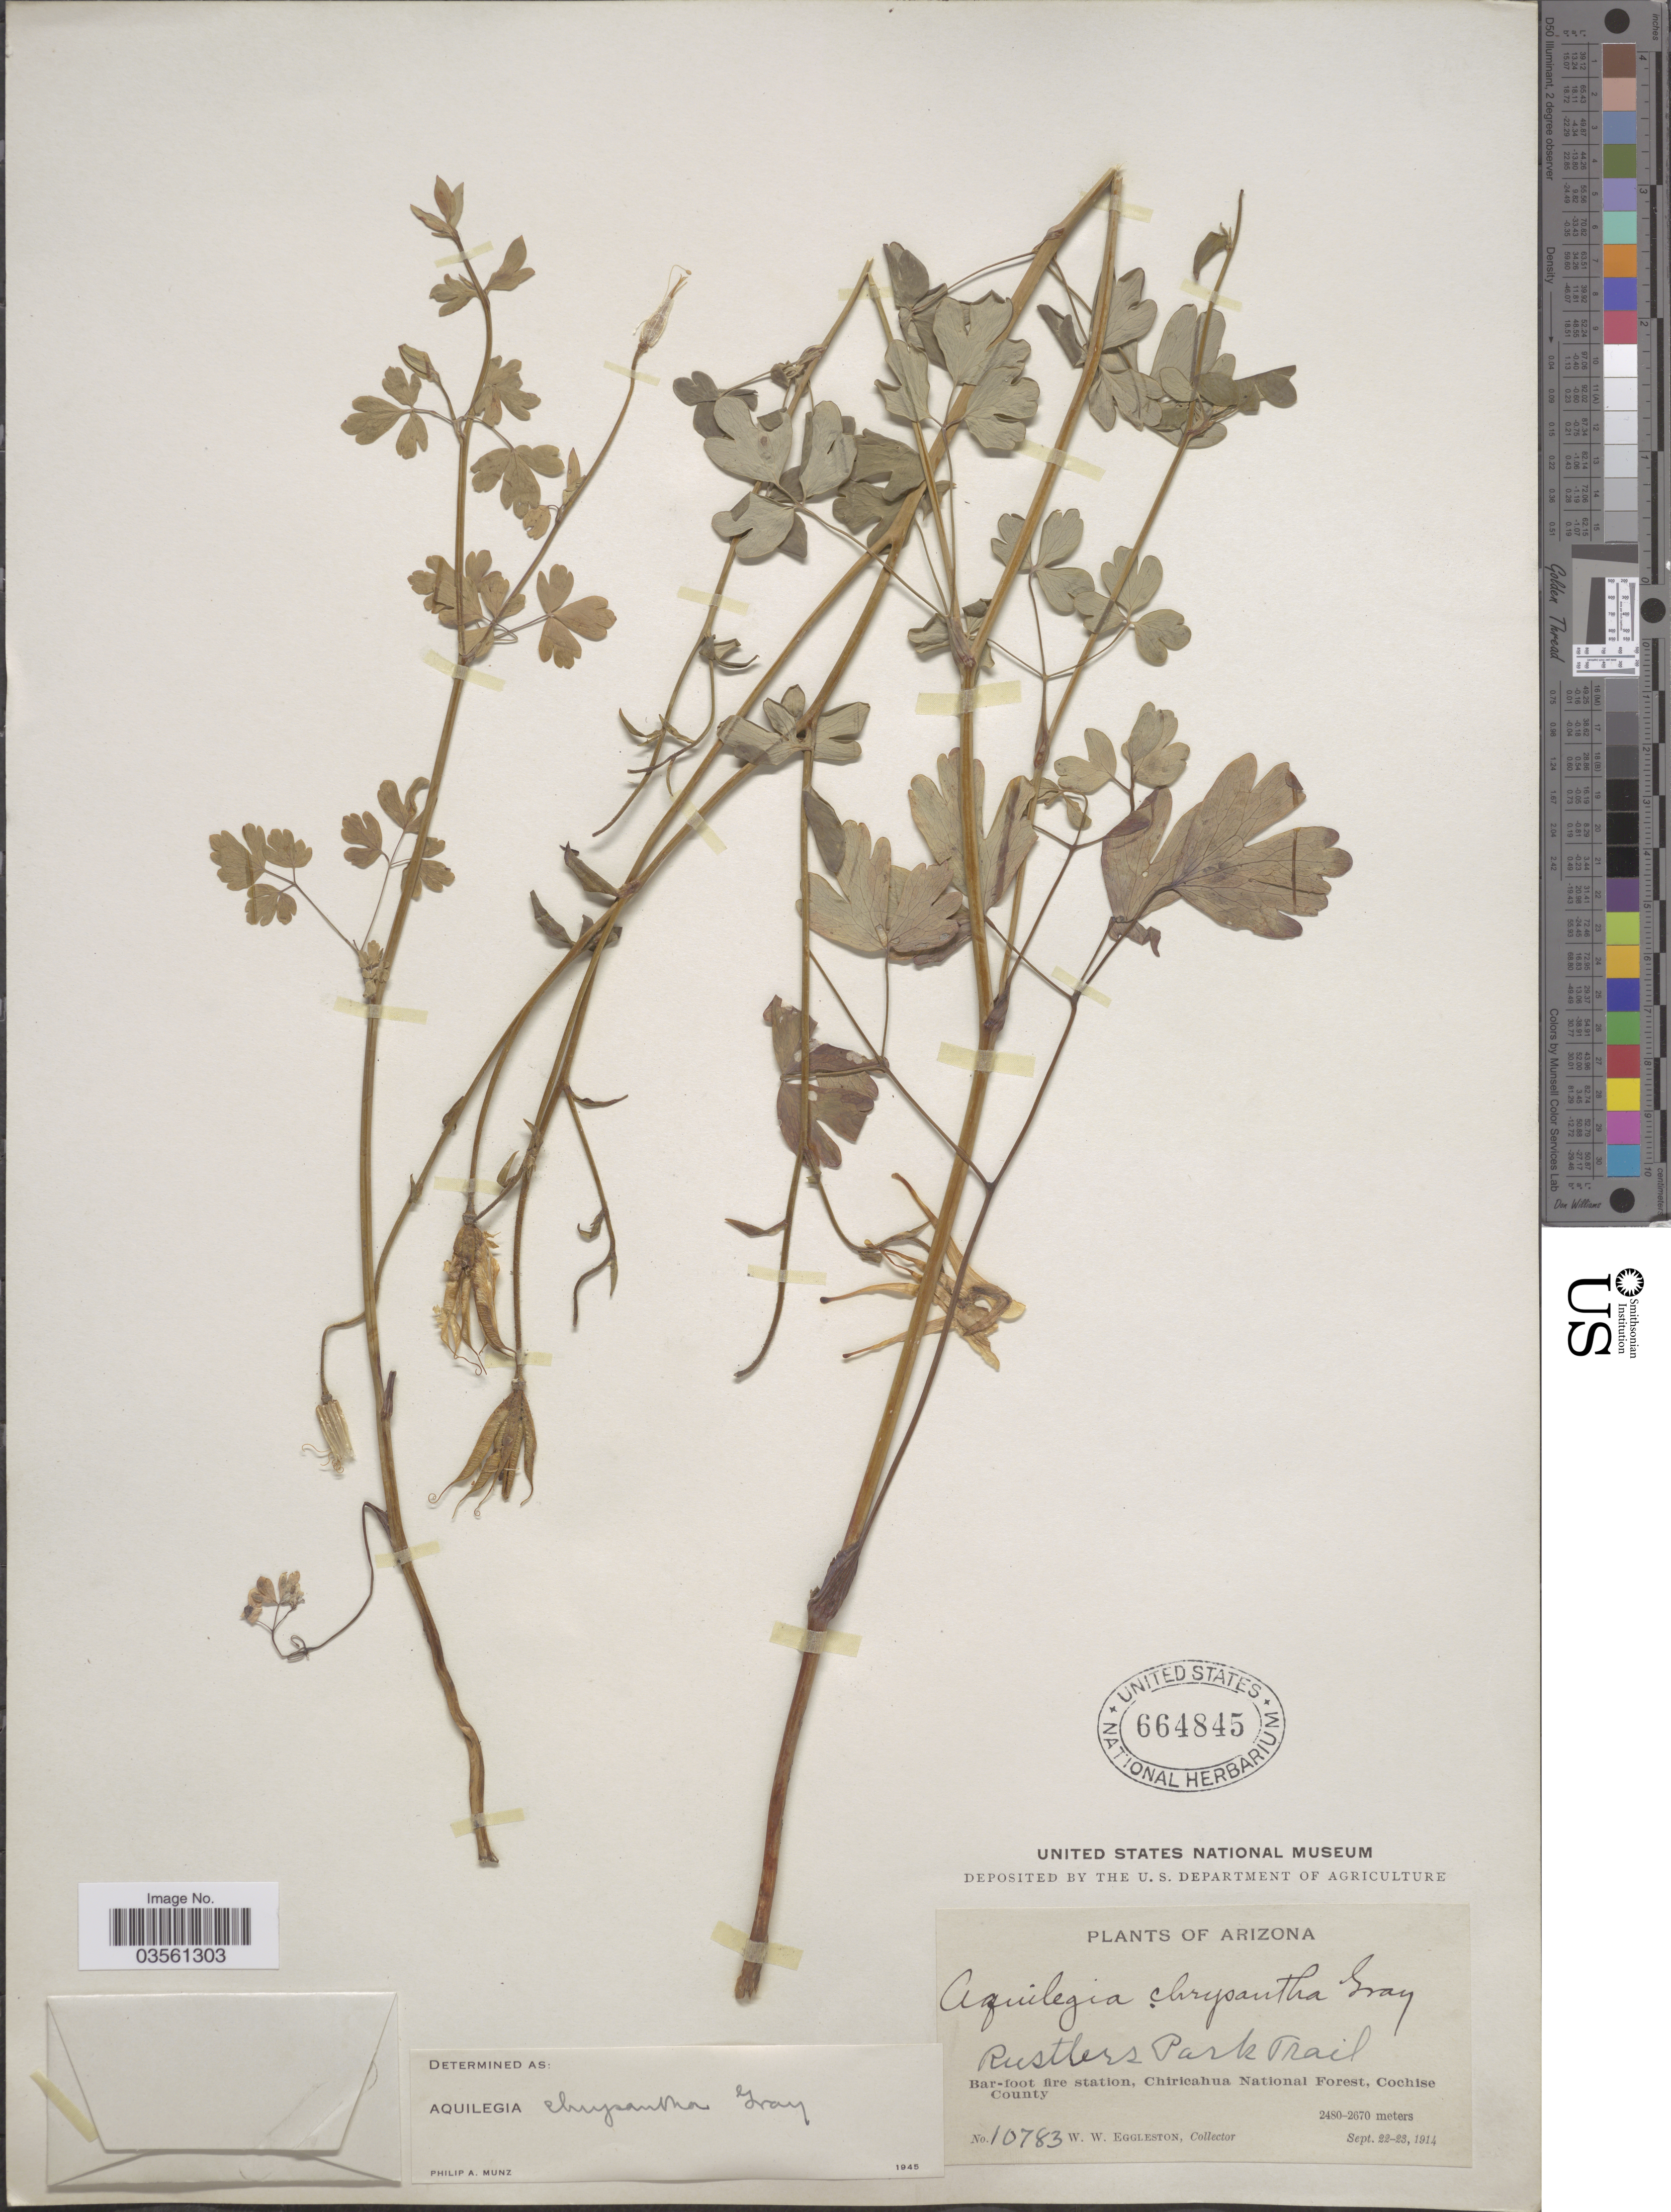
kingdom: Plantae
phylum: Tracheophyta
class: Magnoliopsida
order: Ranunculales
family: Ranunculaceae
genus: Aquilegia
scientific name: Aquilegia chrysantha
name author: A. Gray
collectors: W. W. Eggleston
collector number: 10783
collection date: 1914-09-22/1914-09-23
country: United States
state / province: Arizona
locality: Rustlers Park Trail. Bar-foot fire station, Chiricahua National Forest, Cochise County.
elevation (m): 2480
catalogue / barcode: US 664845